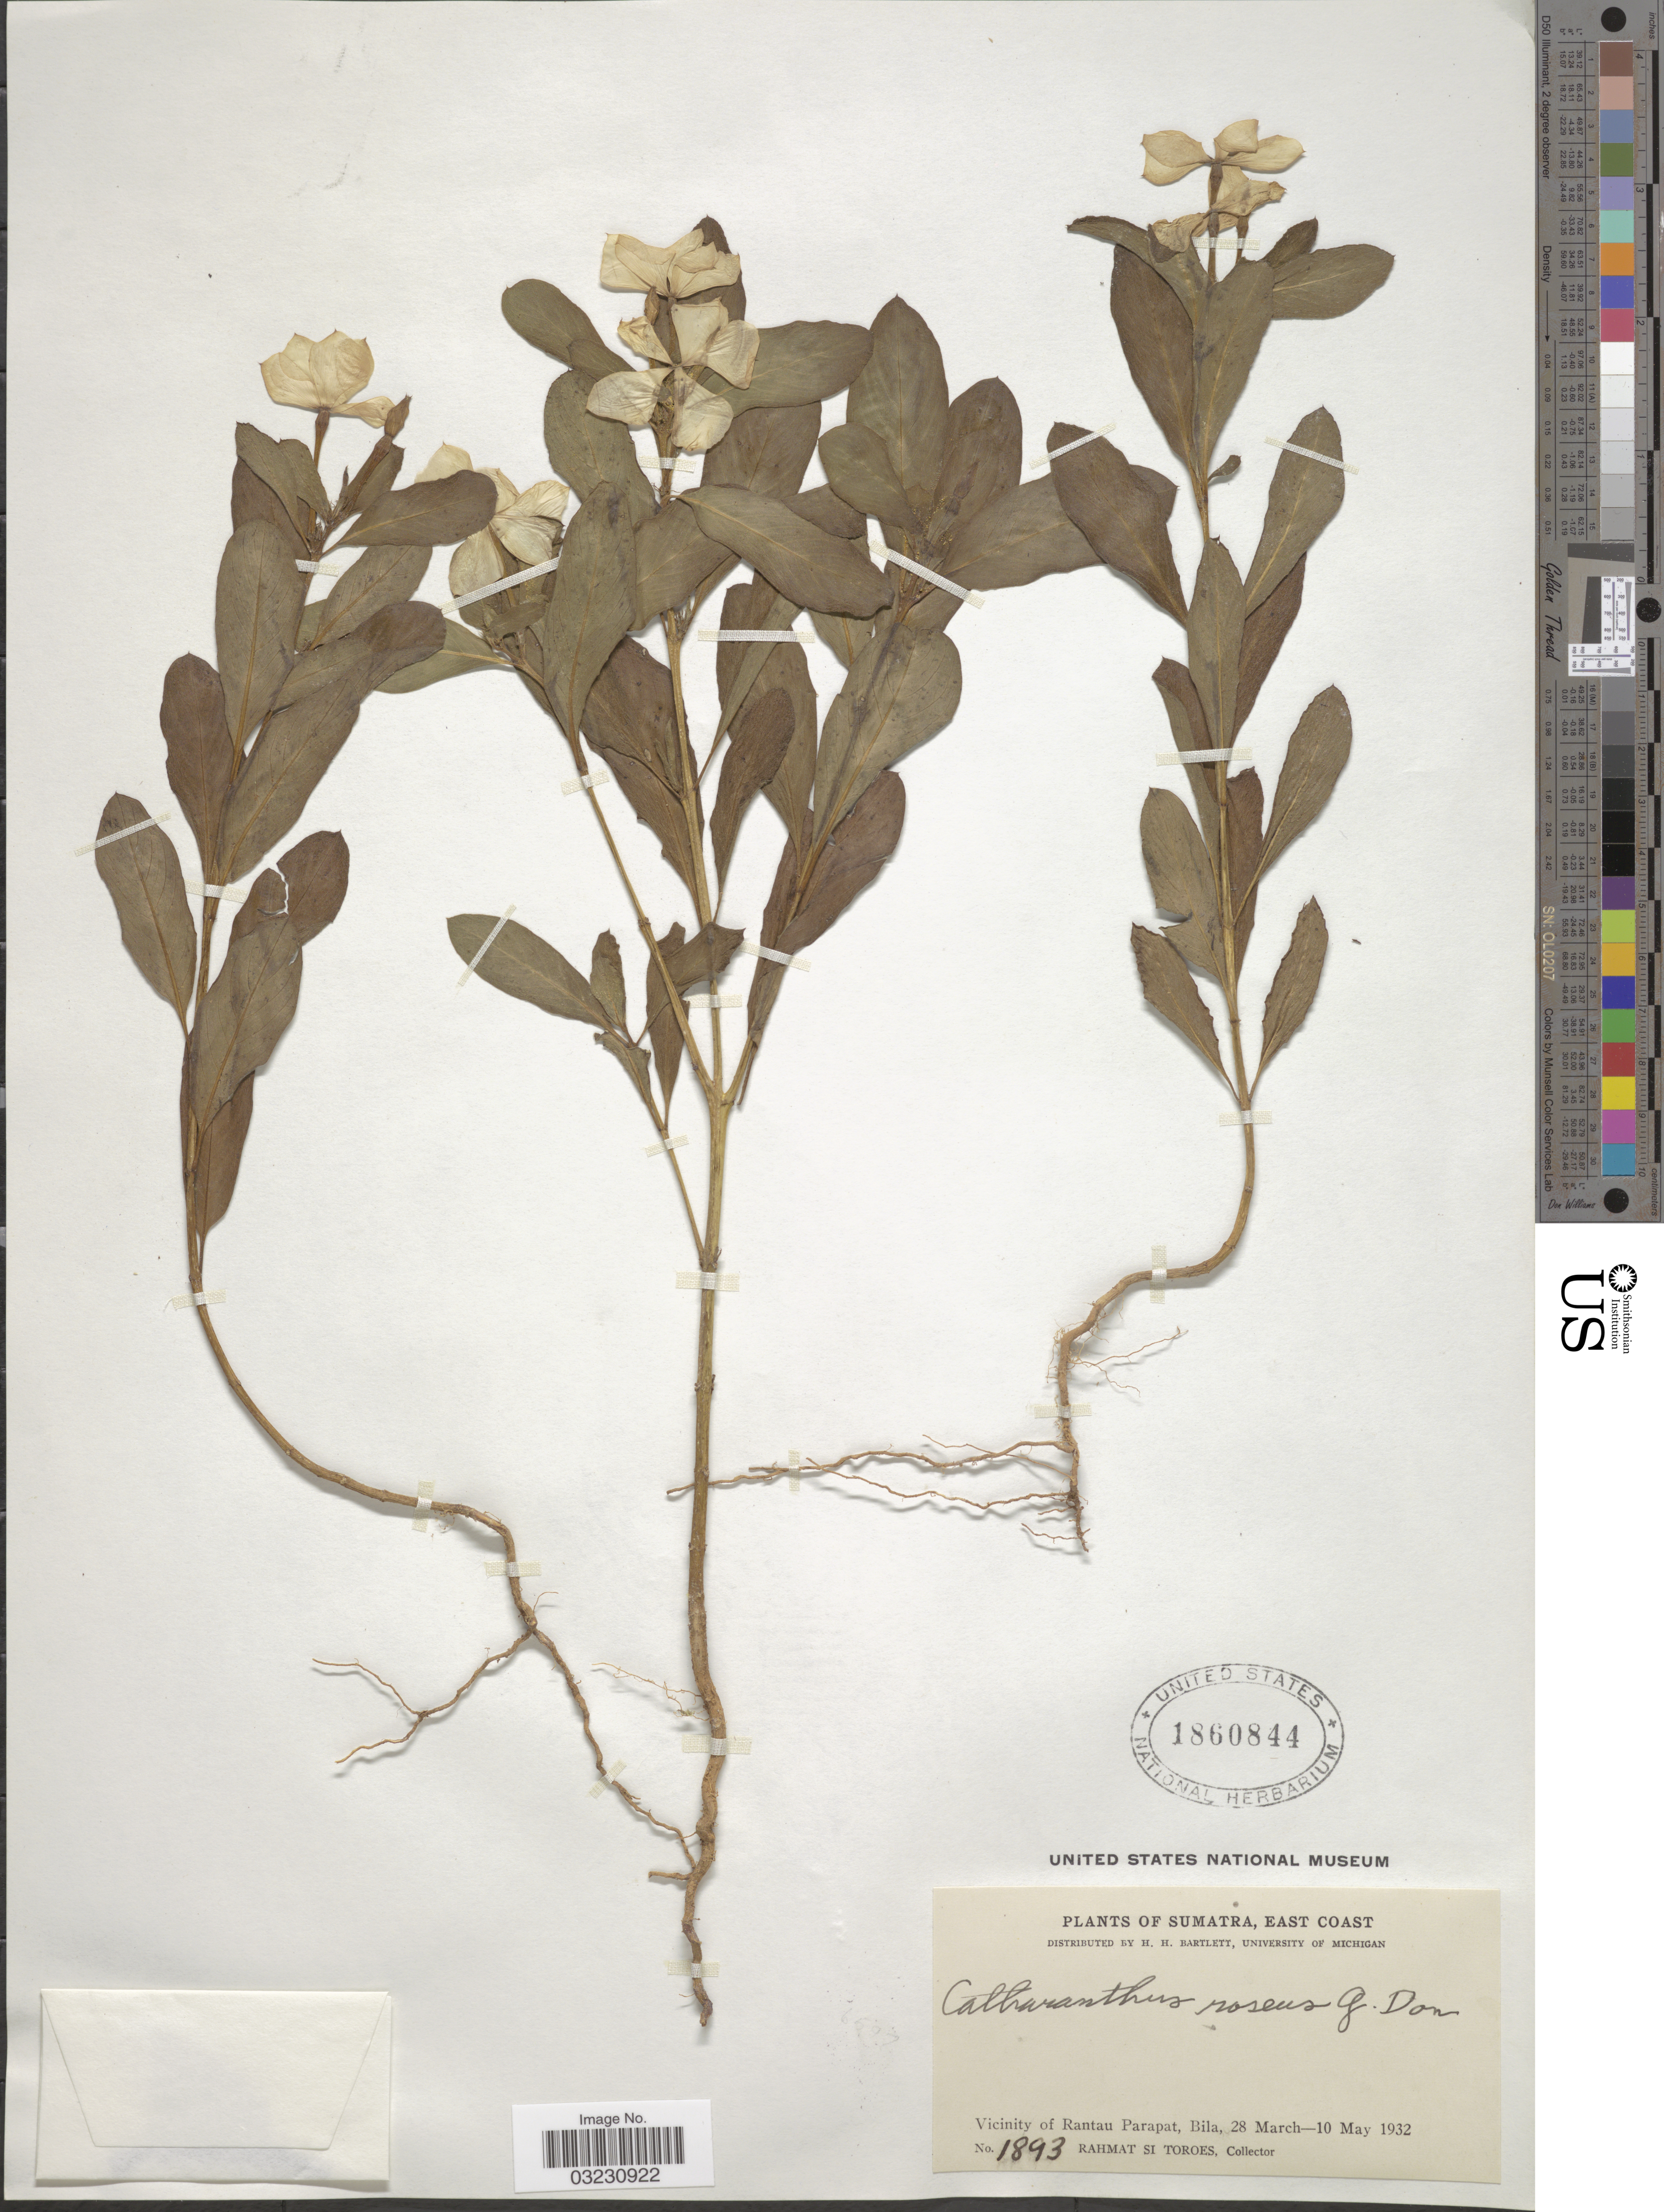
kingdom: Plantae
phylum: Tracheophyta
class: Magnoliopsida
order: Gentianales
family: Apocynaceae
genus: Catharanthus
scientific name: Catharanthus roseus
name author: (L.) G. Don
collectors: Rahmat Si Boeea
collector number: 1893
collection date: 1932-03-28/1932-05-10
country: Indonesia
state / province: Sumatra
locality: East Coast. Vicinity of Rantau Parapat, Bila.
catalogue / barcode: US 1860844